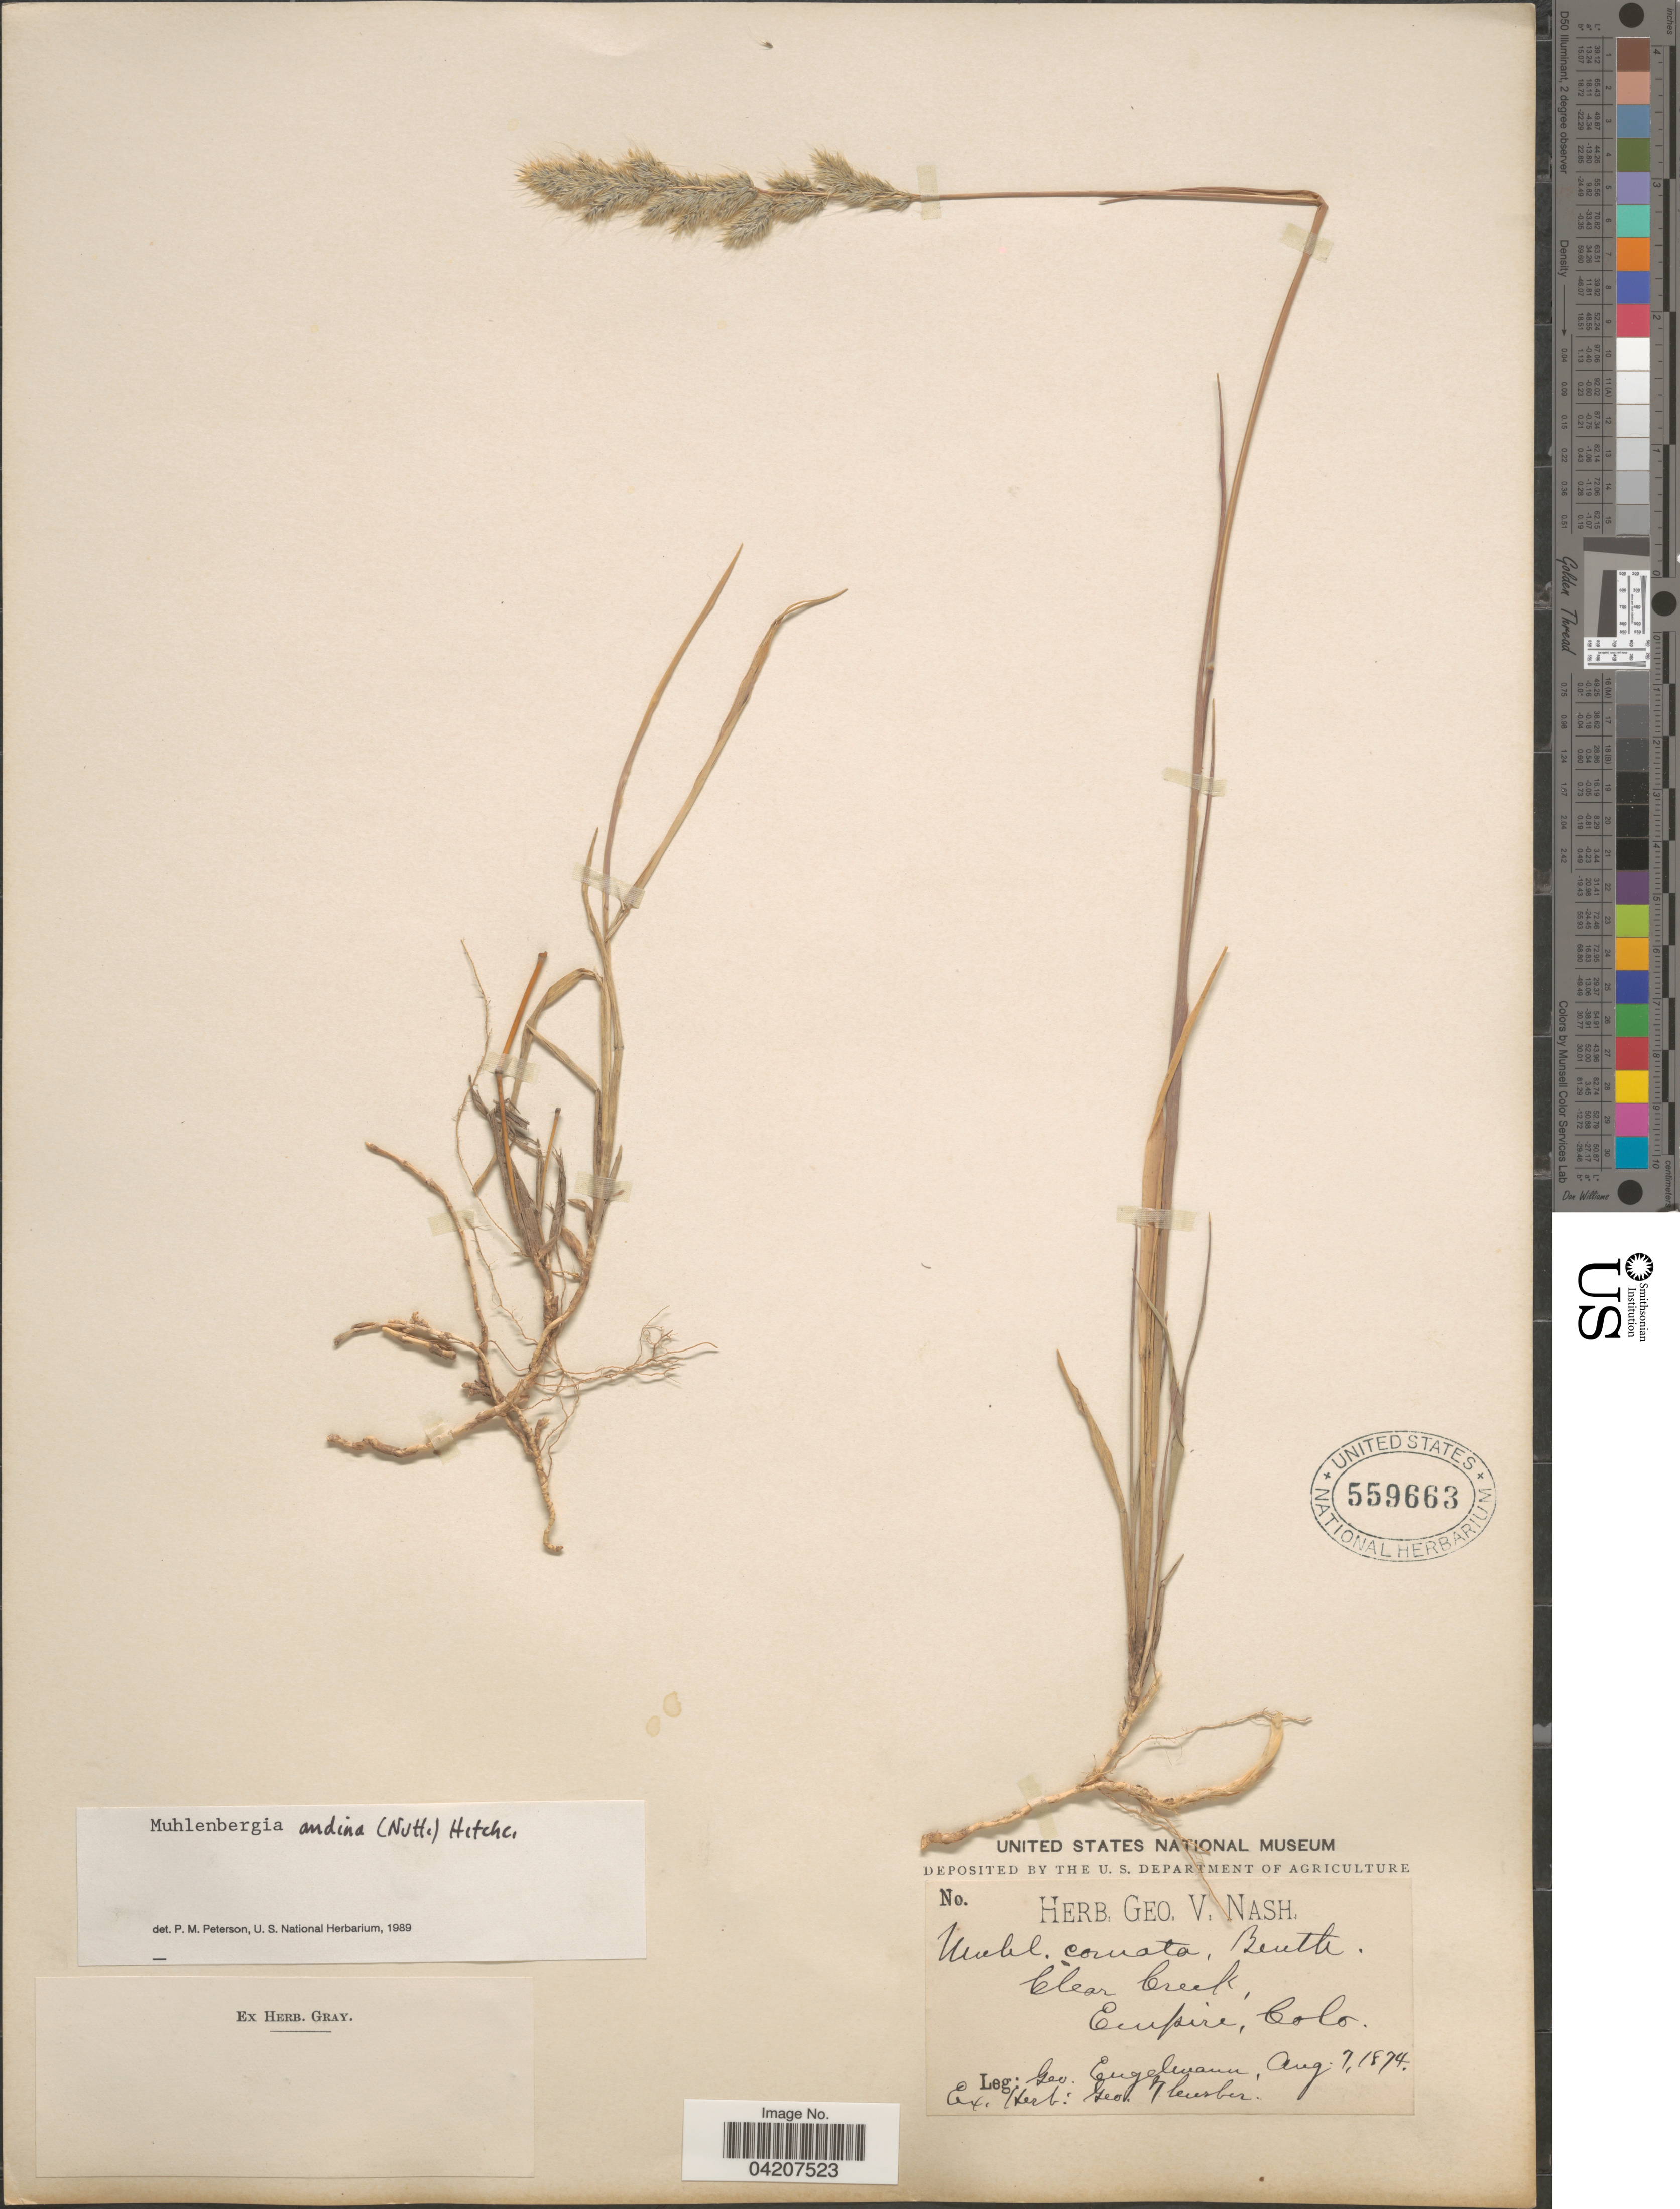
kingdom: Plantae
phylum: Tracheophyta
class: Liliopsida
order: Poales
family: Poaceae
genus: Muhlenbergia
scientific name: Muhlenbergia andina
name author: (Nutt.) Hitchc.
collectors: G. Engelmann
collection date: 1874-08-07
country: United States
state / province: Colorado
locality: Clear Creek, Empire.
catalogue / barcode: US 559663